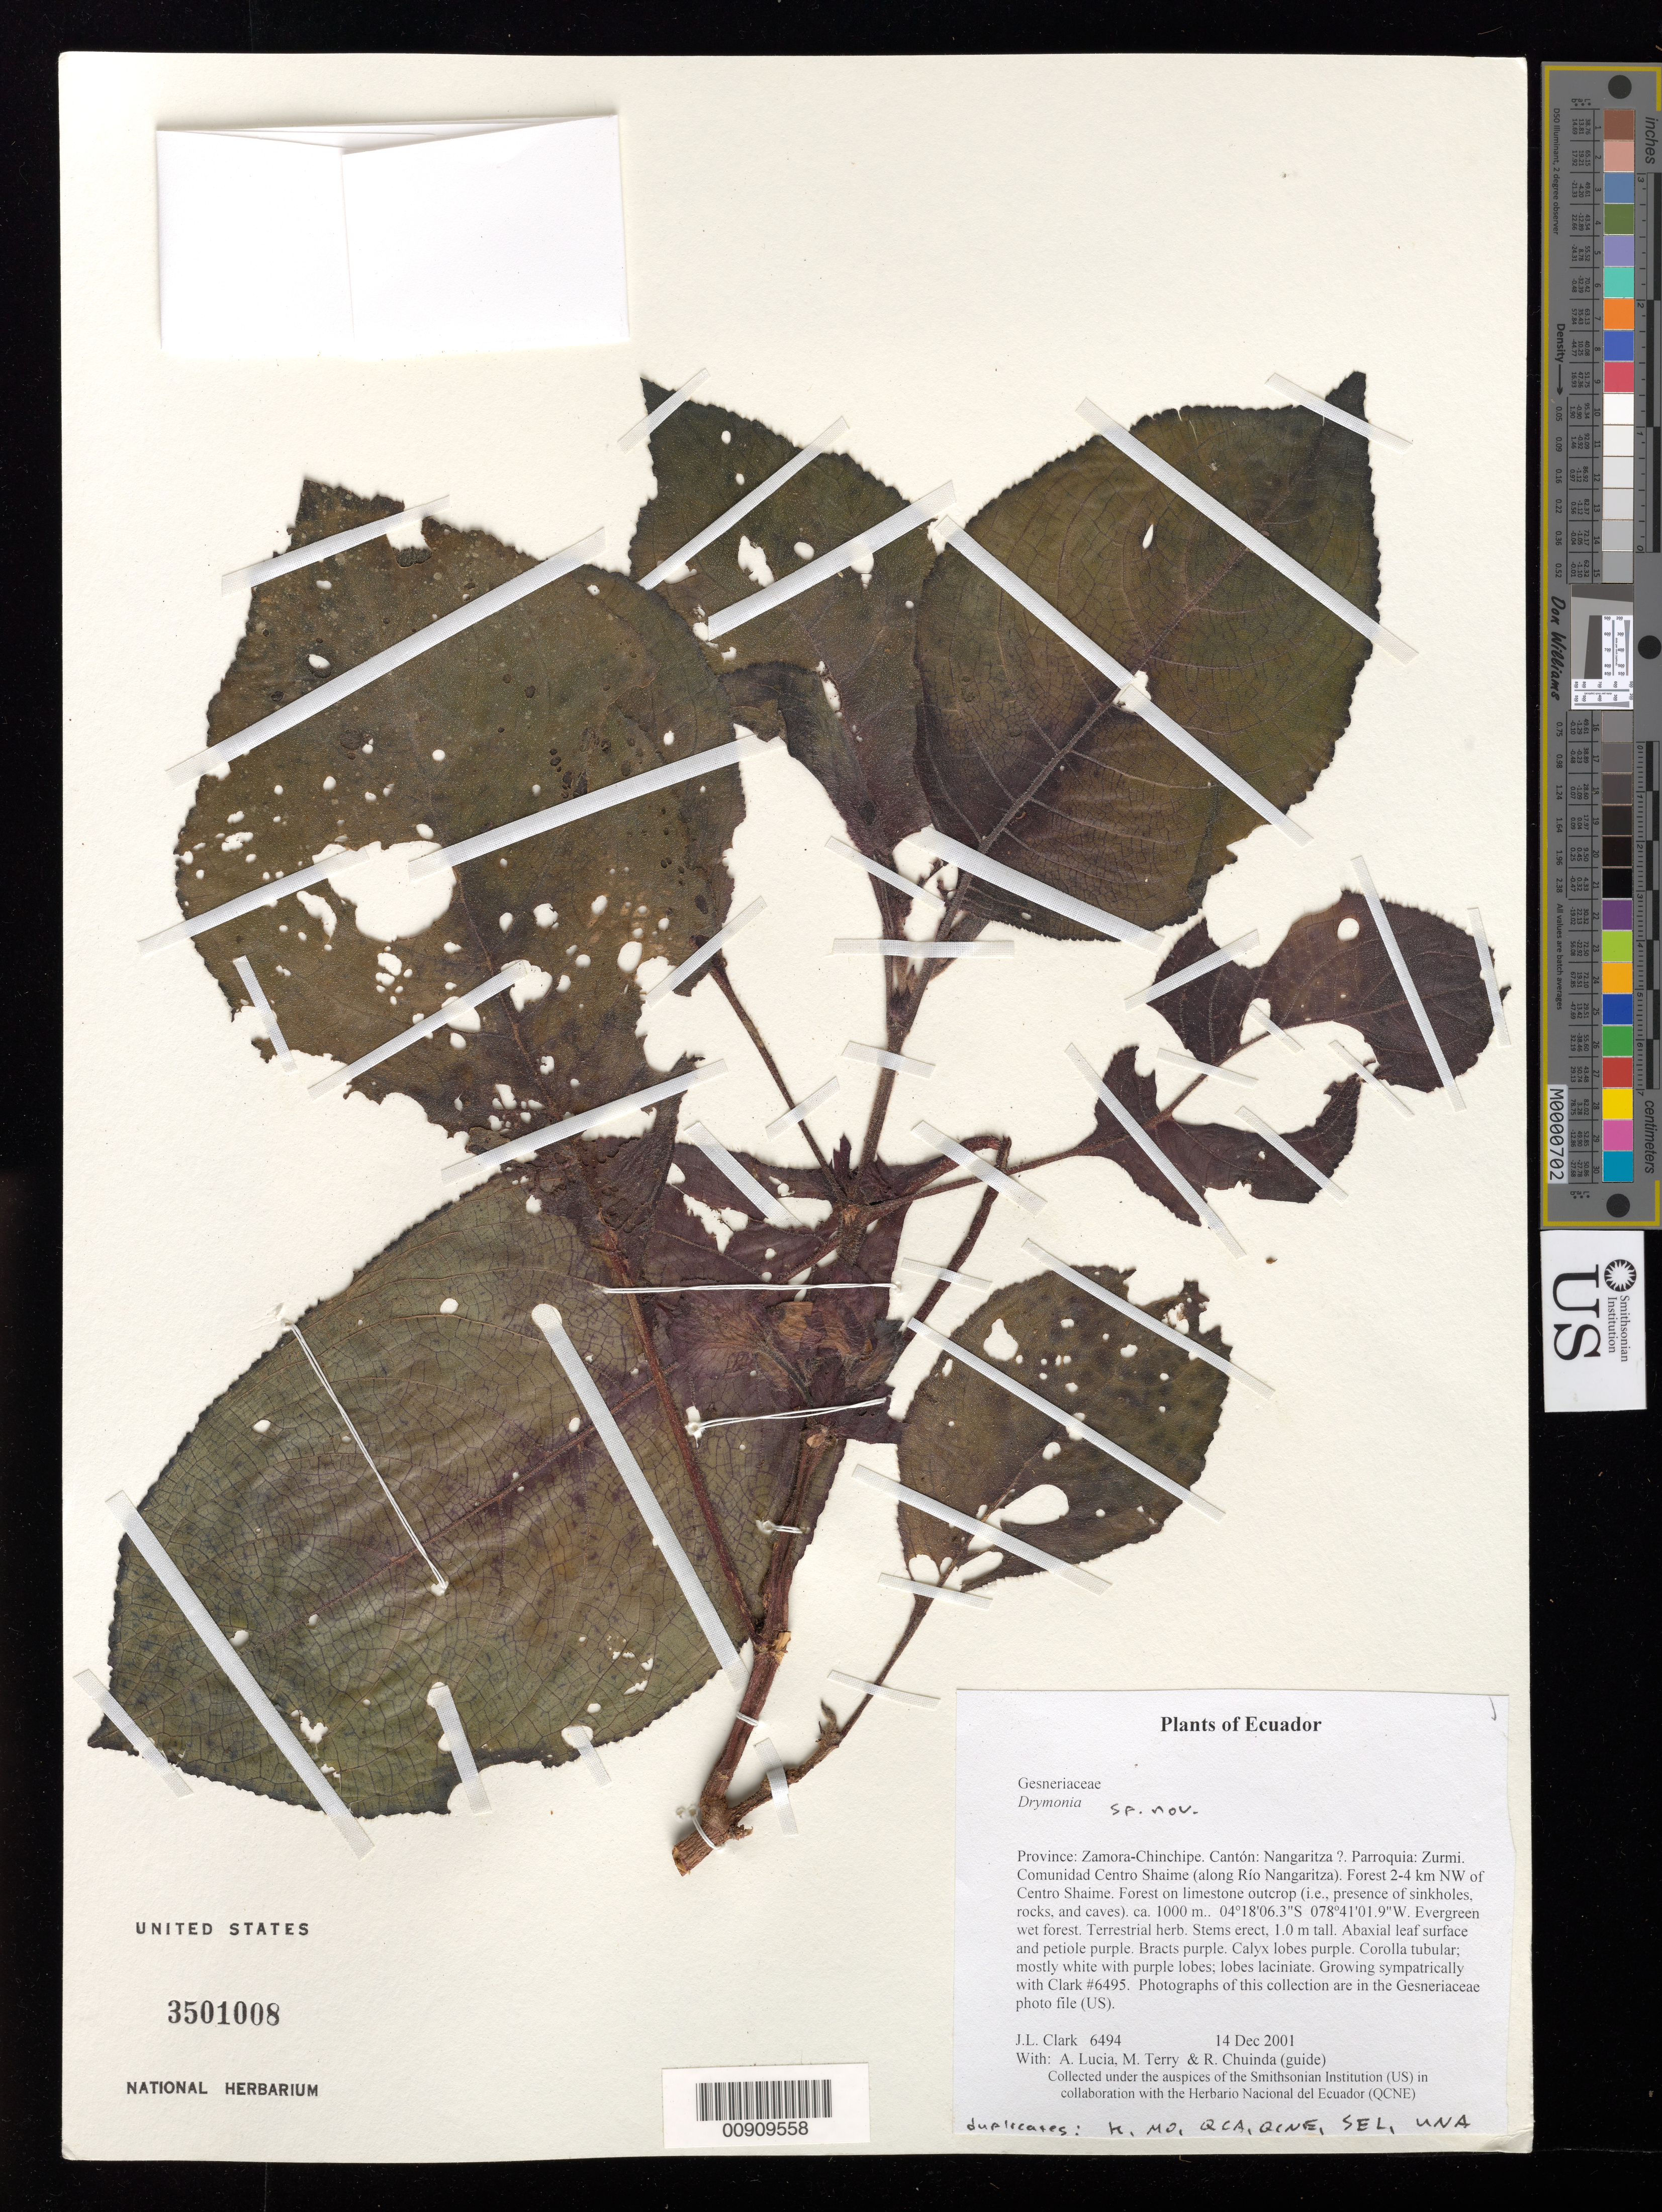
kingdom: Plantae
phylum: Tracheophyta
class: Magnoliopsida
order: Lamiales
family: Gesneriaceae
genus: Drymonia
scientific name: Drymonia crenatiloba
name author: (Mansf.) Wiehler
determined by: Clark, J. L., (SEL), The Marie Selby Botanical Garden (UNITED STATES)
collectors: J. L. Clark, A. Lucia, M. Terry & R. Chuinda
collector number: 6494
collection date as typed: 14 Dec 2001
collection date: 2001-12-14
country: Ecuador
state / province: Zamora-Chinchipe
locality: Nangaritza. Parroquia: Zurmi. Comunidad Centro Shaime (along Río Nangaritza). Forest 2-4 km NW of Centro Shaime. Forest on limestone outcrop (i.e., presence of sinkholes, rocks, and caves).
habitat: Evergreen wet forest.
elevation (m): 1000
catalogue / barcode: US 3501008